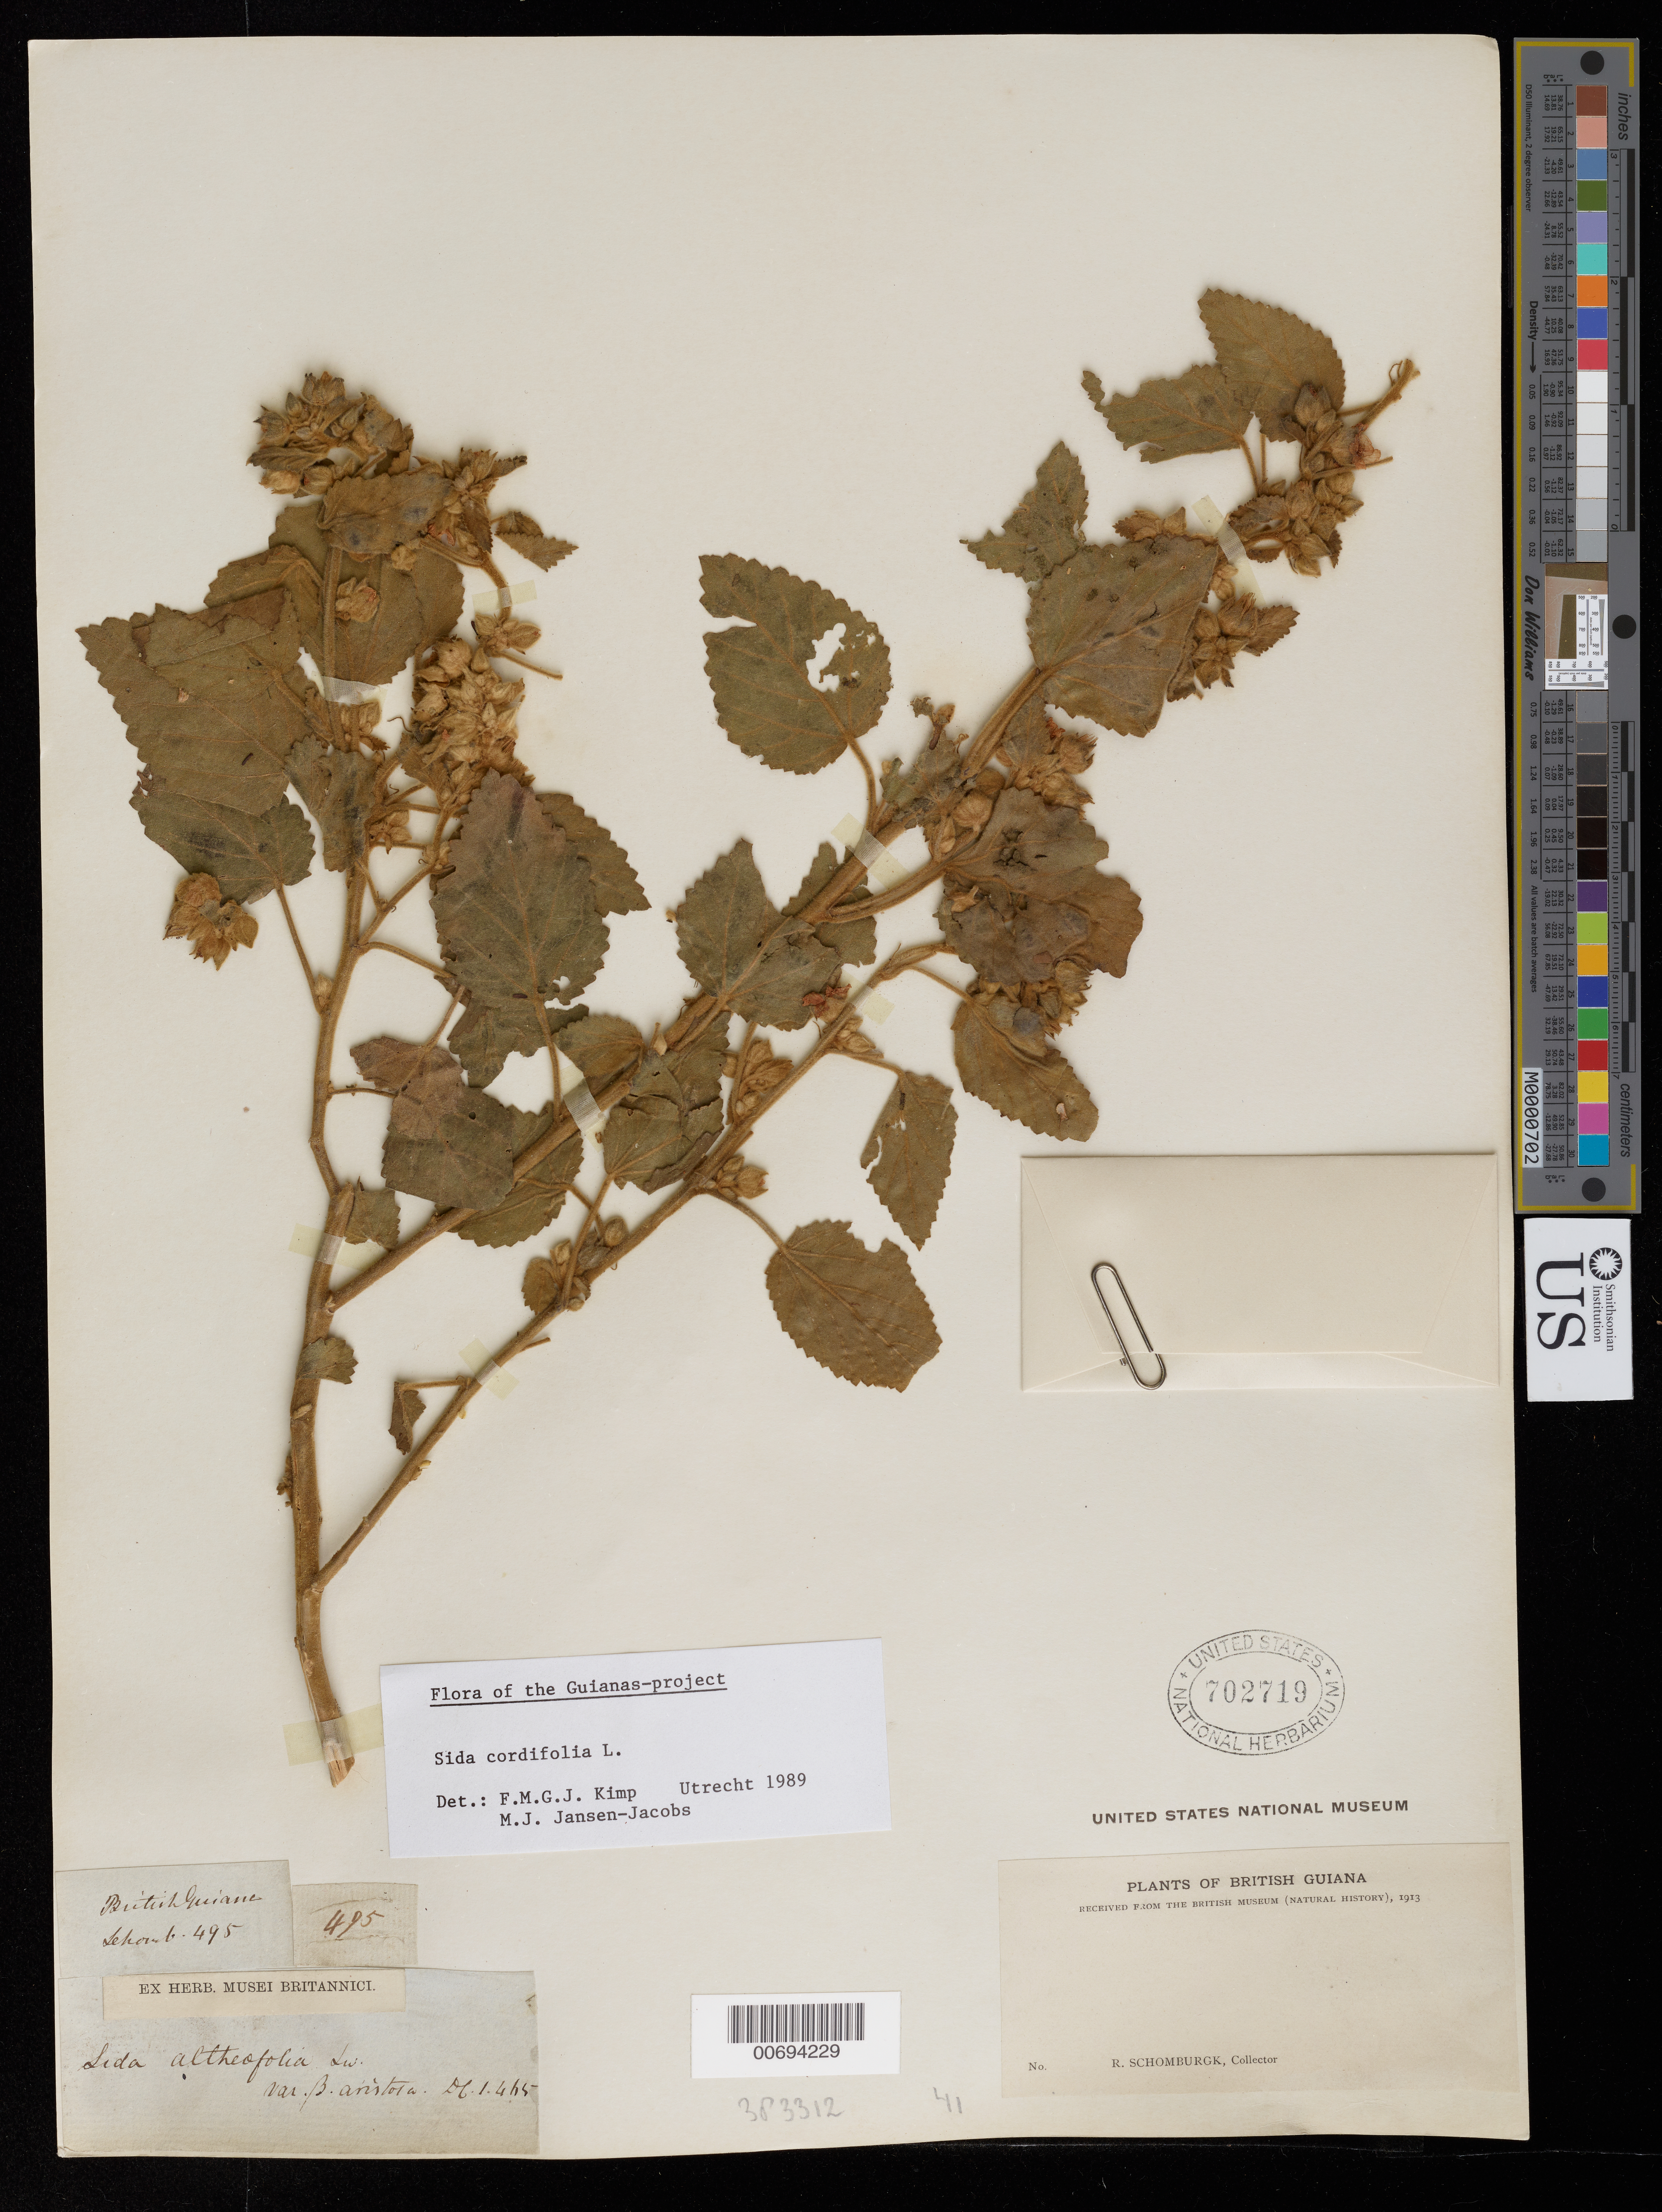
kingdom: Plantae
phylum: Tracheophyta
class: Magnoliopsida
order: Malvales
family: Malvaceae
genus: Sida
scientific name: Sida cordifolia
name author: L.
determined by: Kimp, F. M.; Jansen-Jacobs, M. J.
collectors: -- Schomburgk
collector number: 495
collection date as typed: Rec'd 1913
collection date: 1913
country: Guyana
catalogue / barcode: US 702719